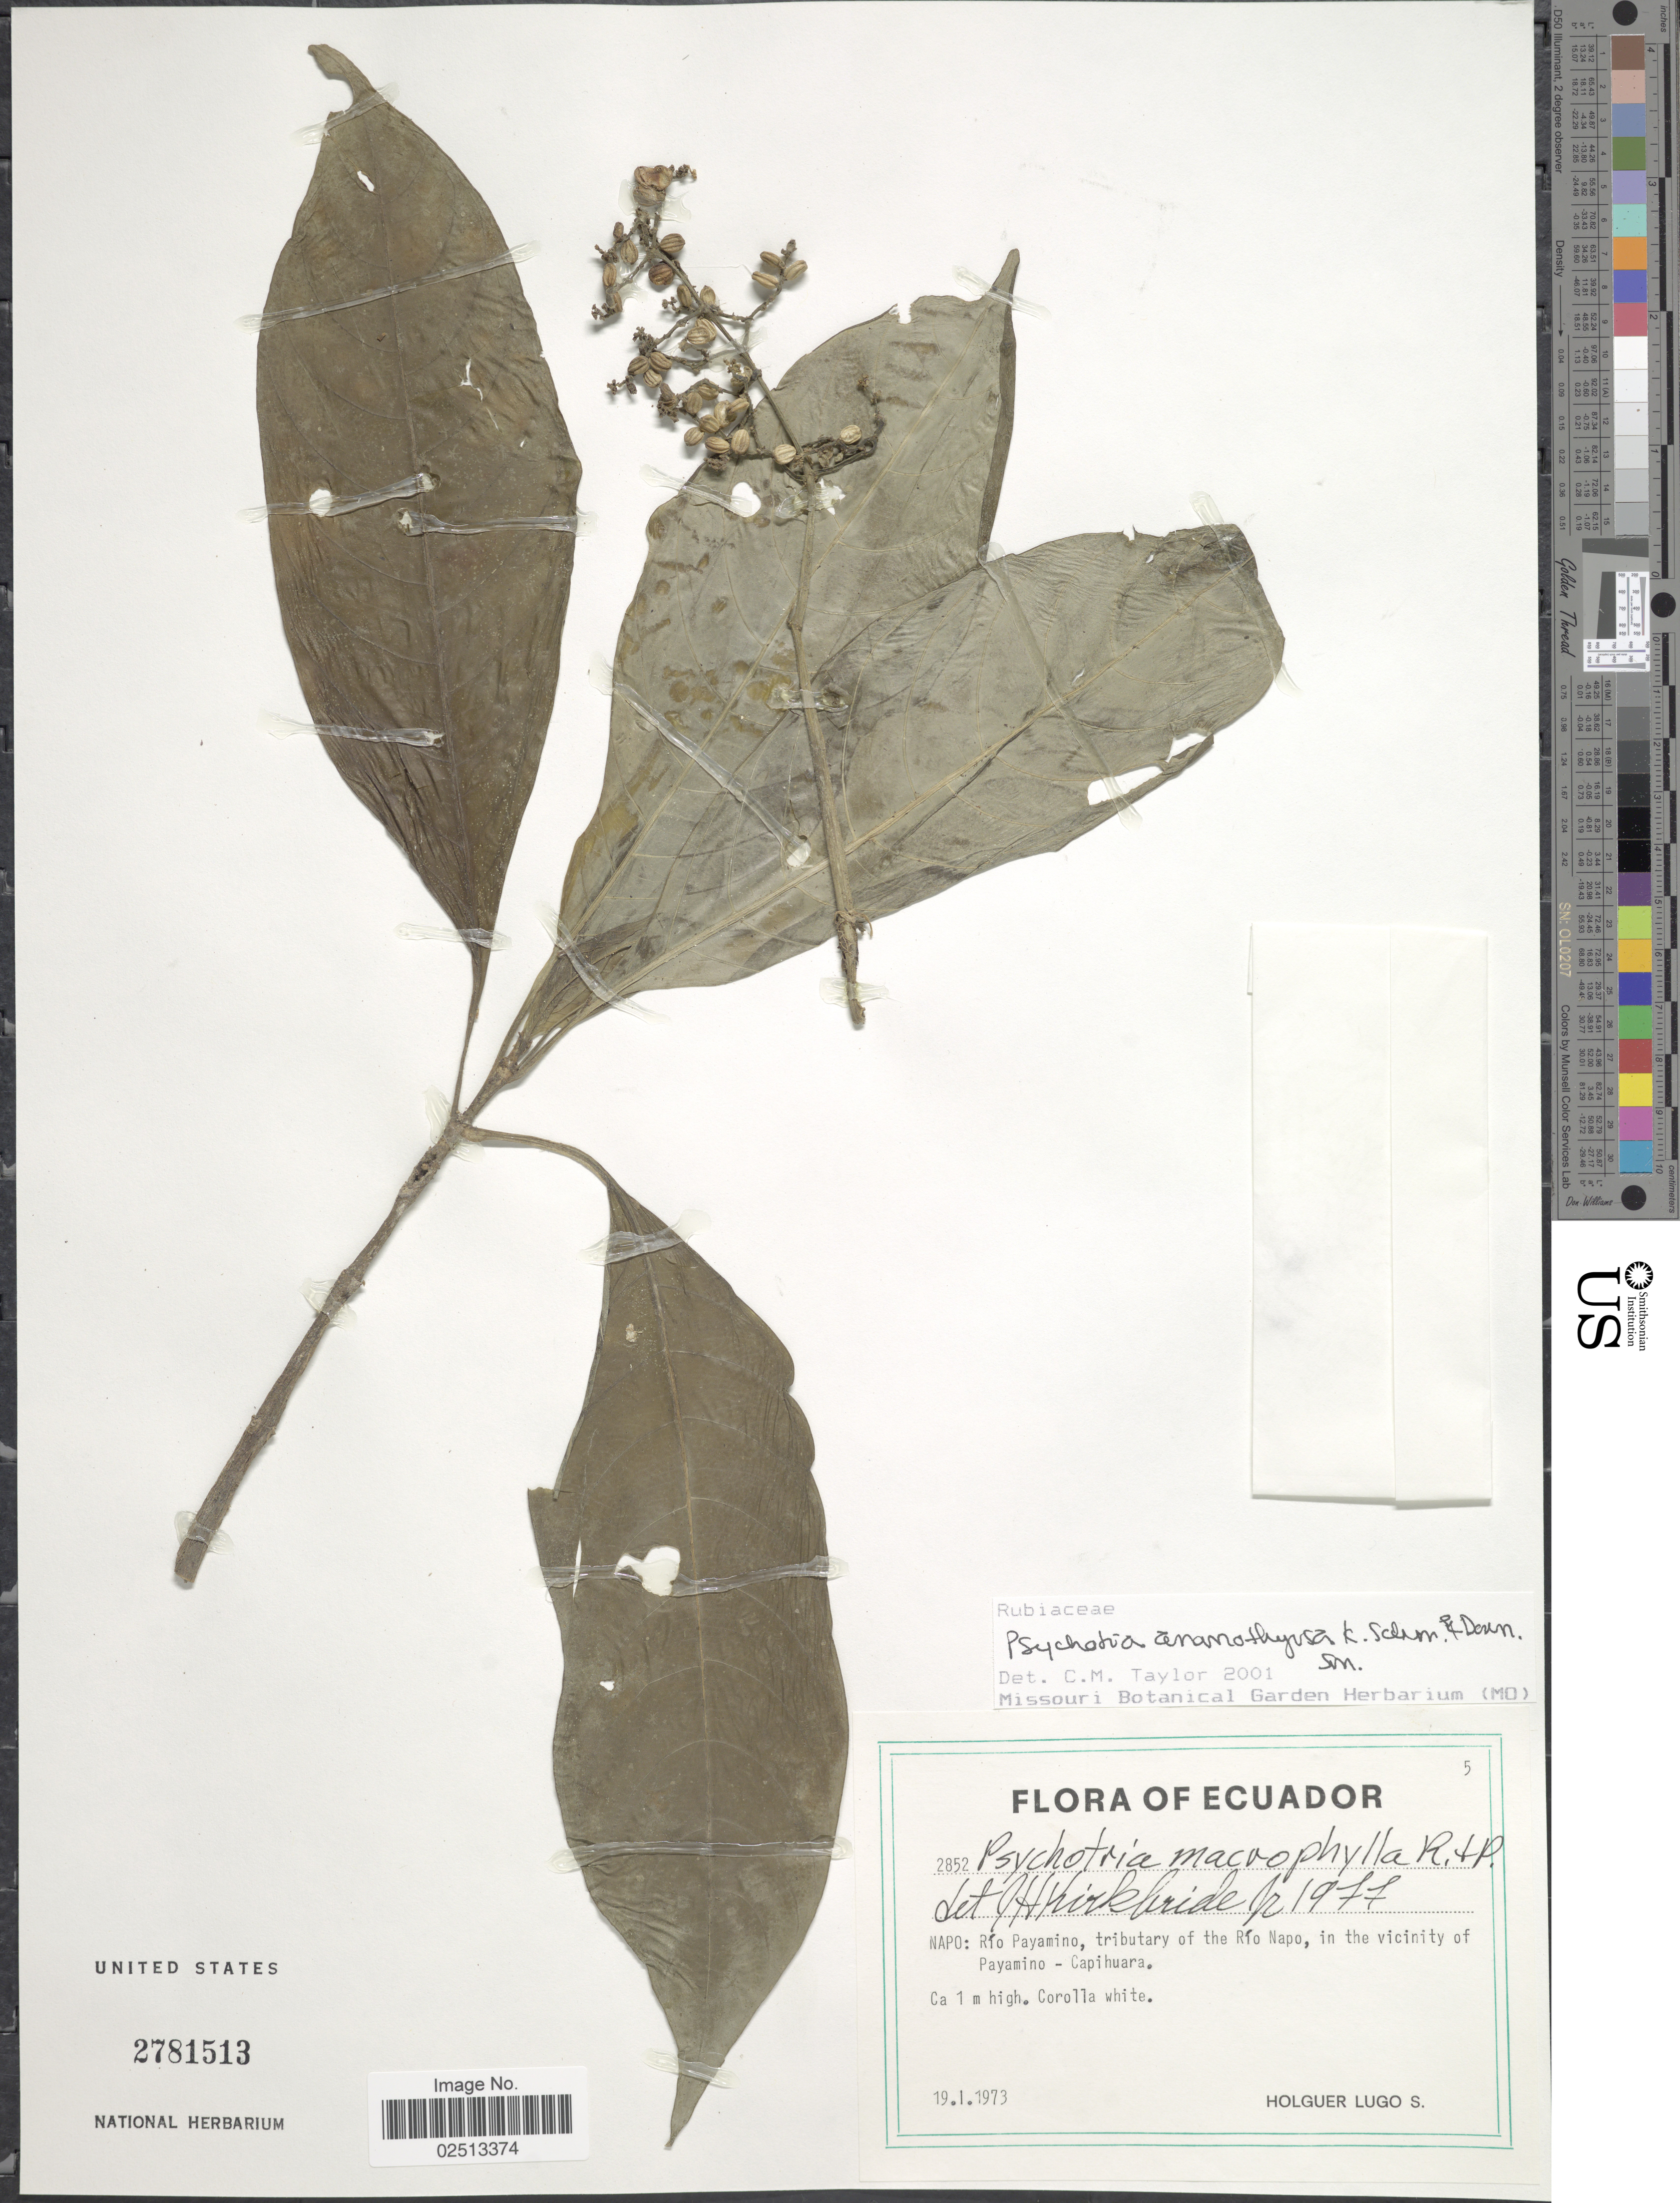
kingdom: Plantae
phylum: Tracheophyta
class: Magnoliopsida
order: Gentianales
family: Rubiaceae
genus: Psychotria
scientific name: Psychotria anomothyrsa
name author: K. Schum. & Donn. Sm. in Donn. Sm.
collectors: H. Lugo S.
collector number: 2852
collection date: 1973-01-19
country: Ecuador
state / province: Napo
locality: Napo: Rio Payamino, tributary of the Rio Napo, in the vicinity of Payamino-Capihuara,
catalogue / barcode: US 2781513